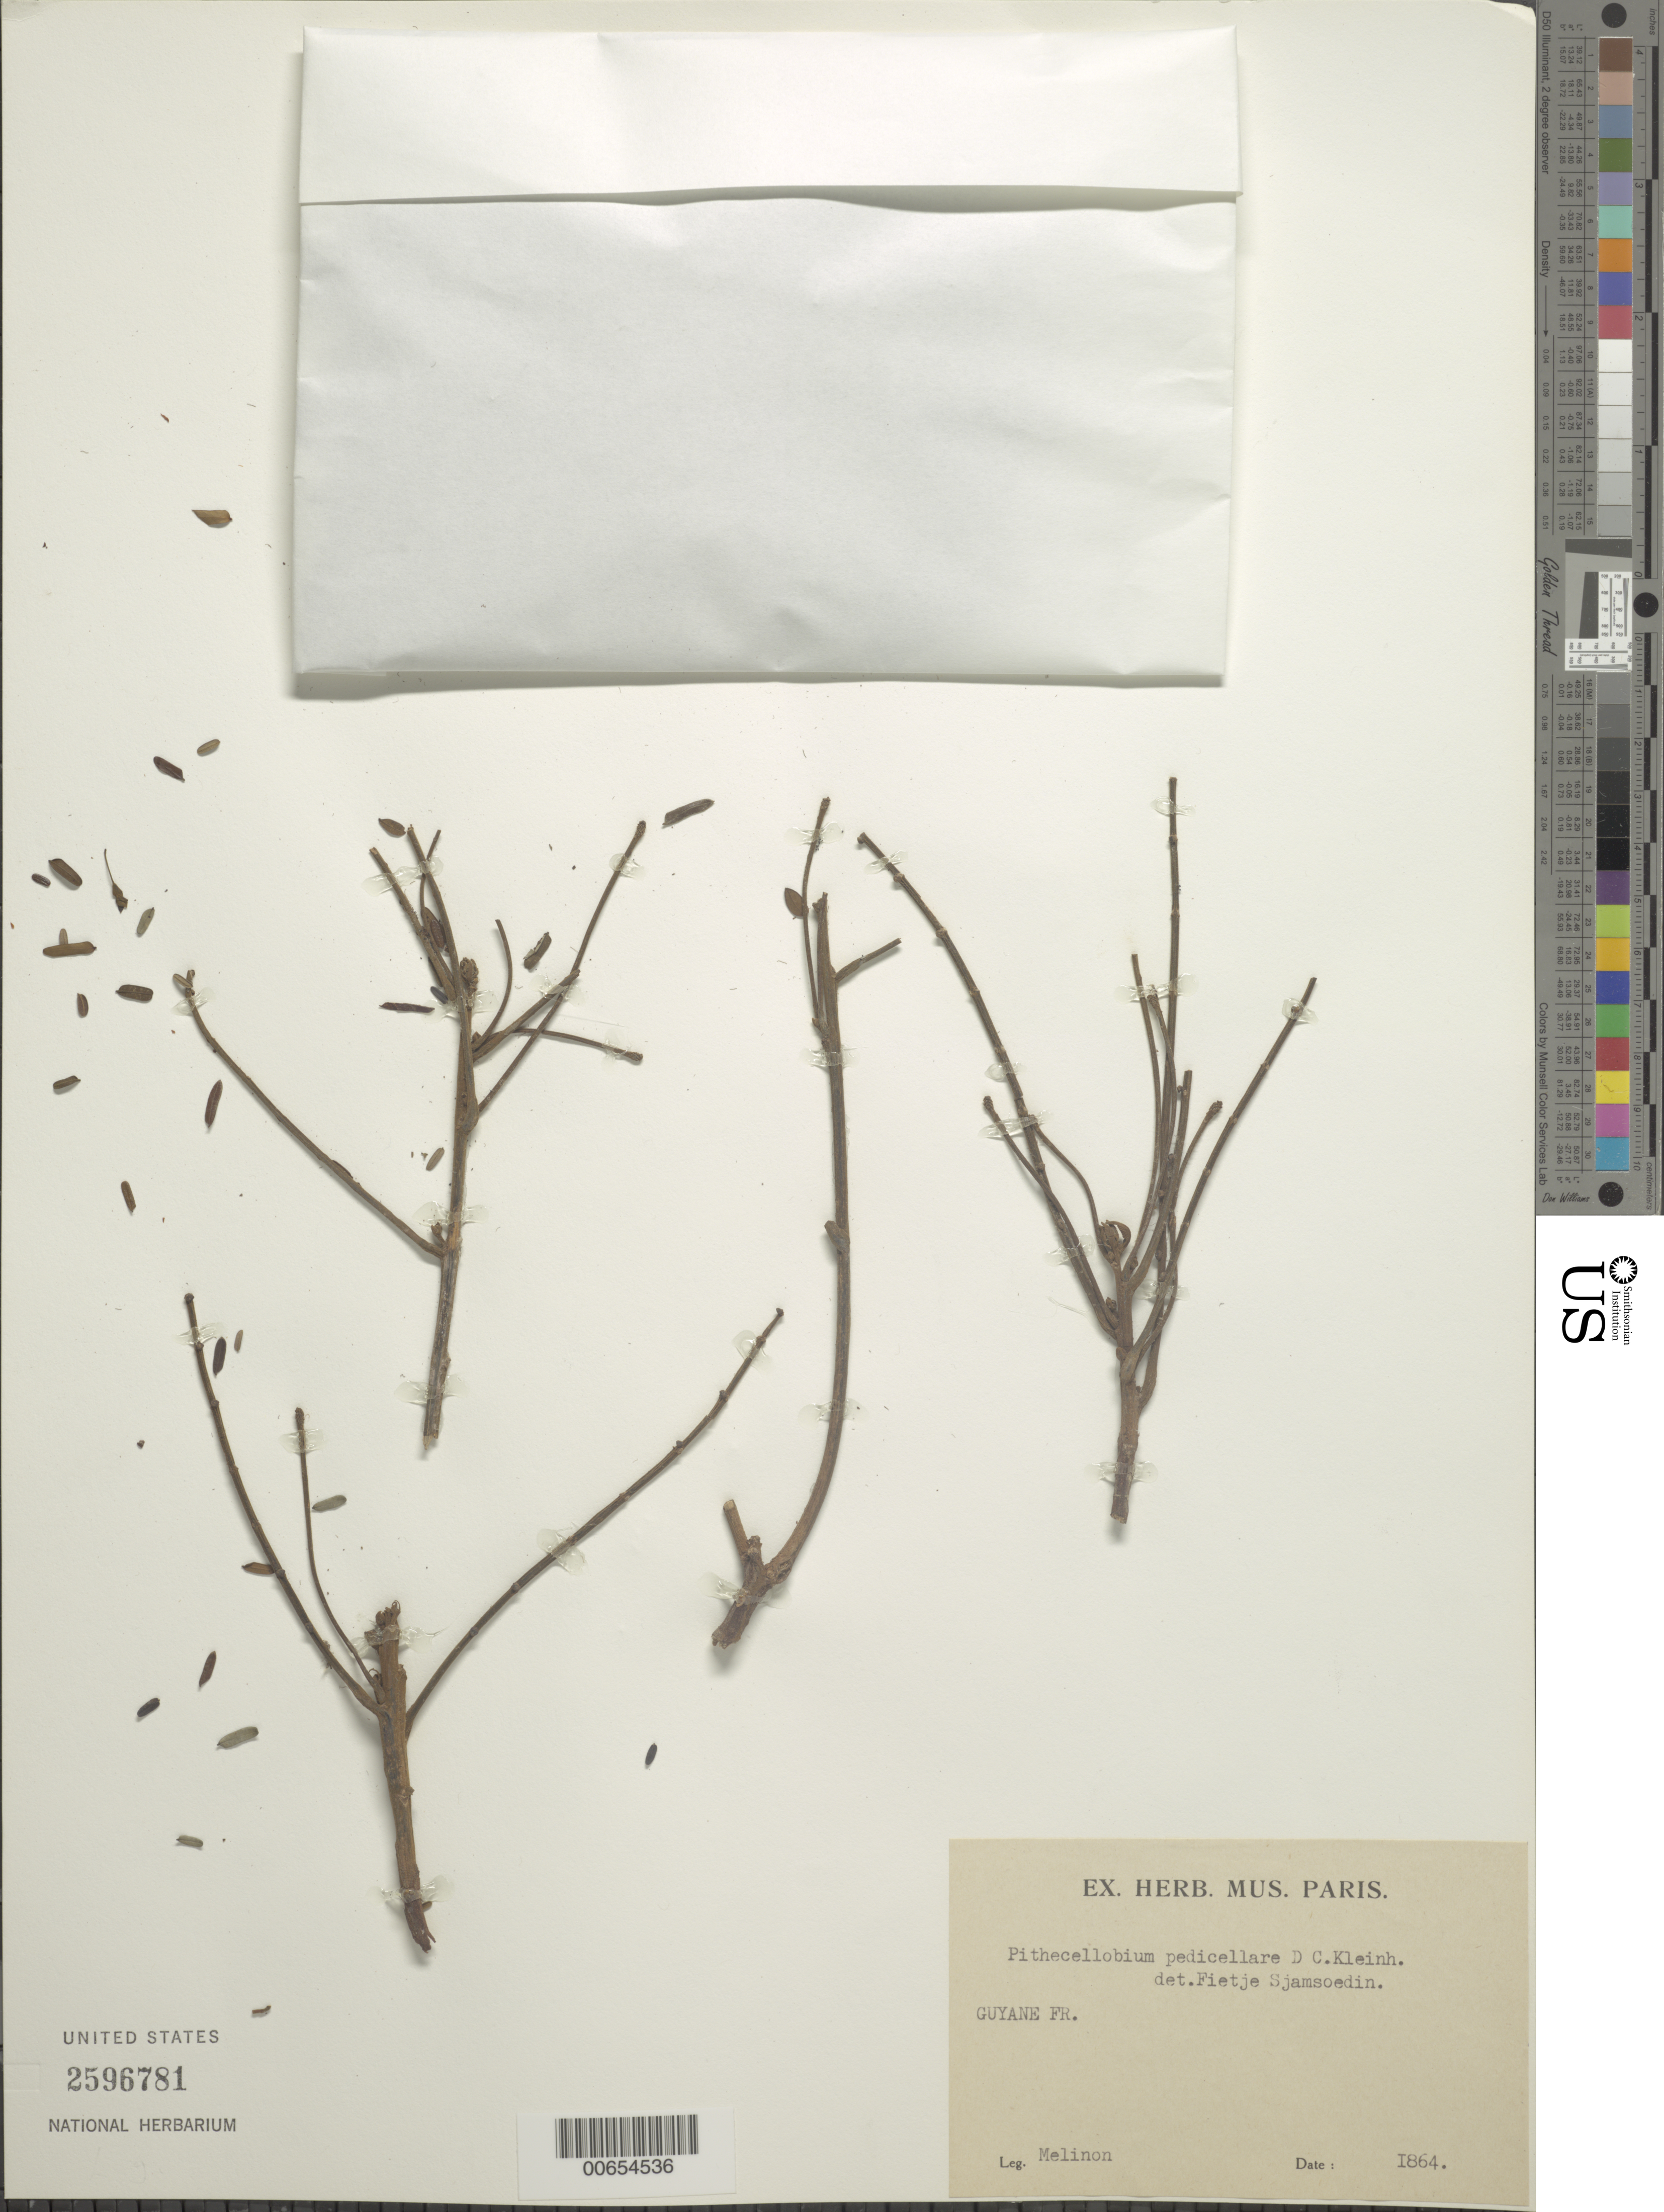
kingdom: Plantae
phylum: Tracheophyta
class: Magnoliopsida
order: Fabales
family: Fabaceae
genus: Hydrochorea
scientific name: Hydrochorea pedicellaris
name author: (DC.) M.V.B. Soares et al.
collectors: E. Mélinon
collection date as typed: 1864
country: French Guiana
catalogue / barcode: US 2596781